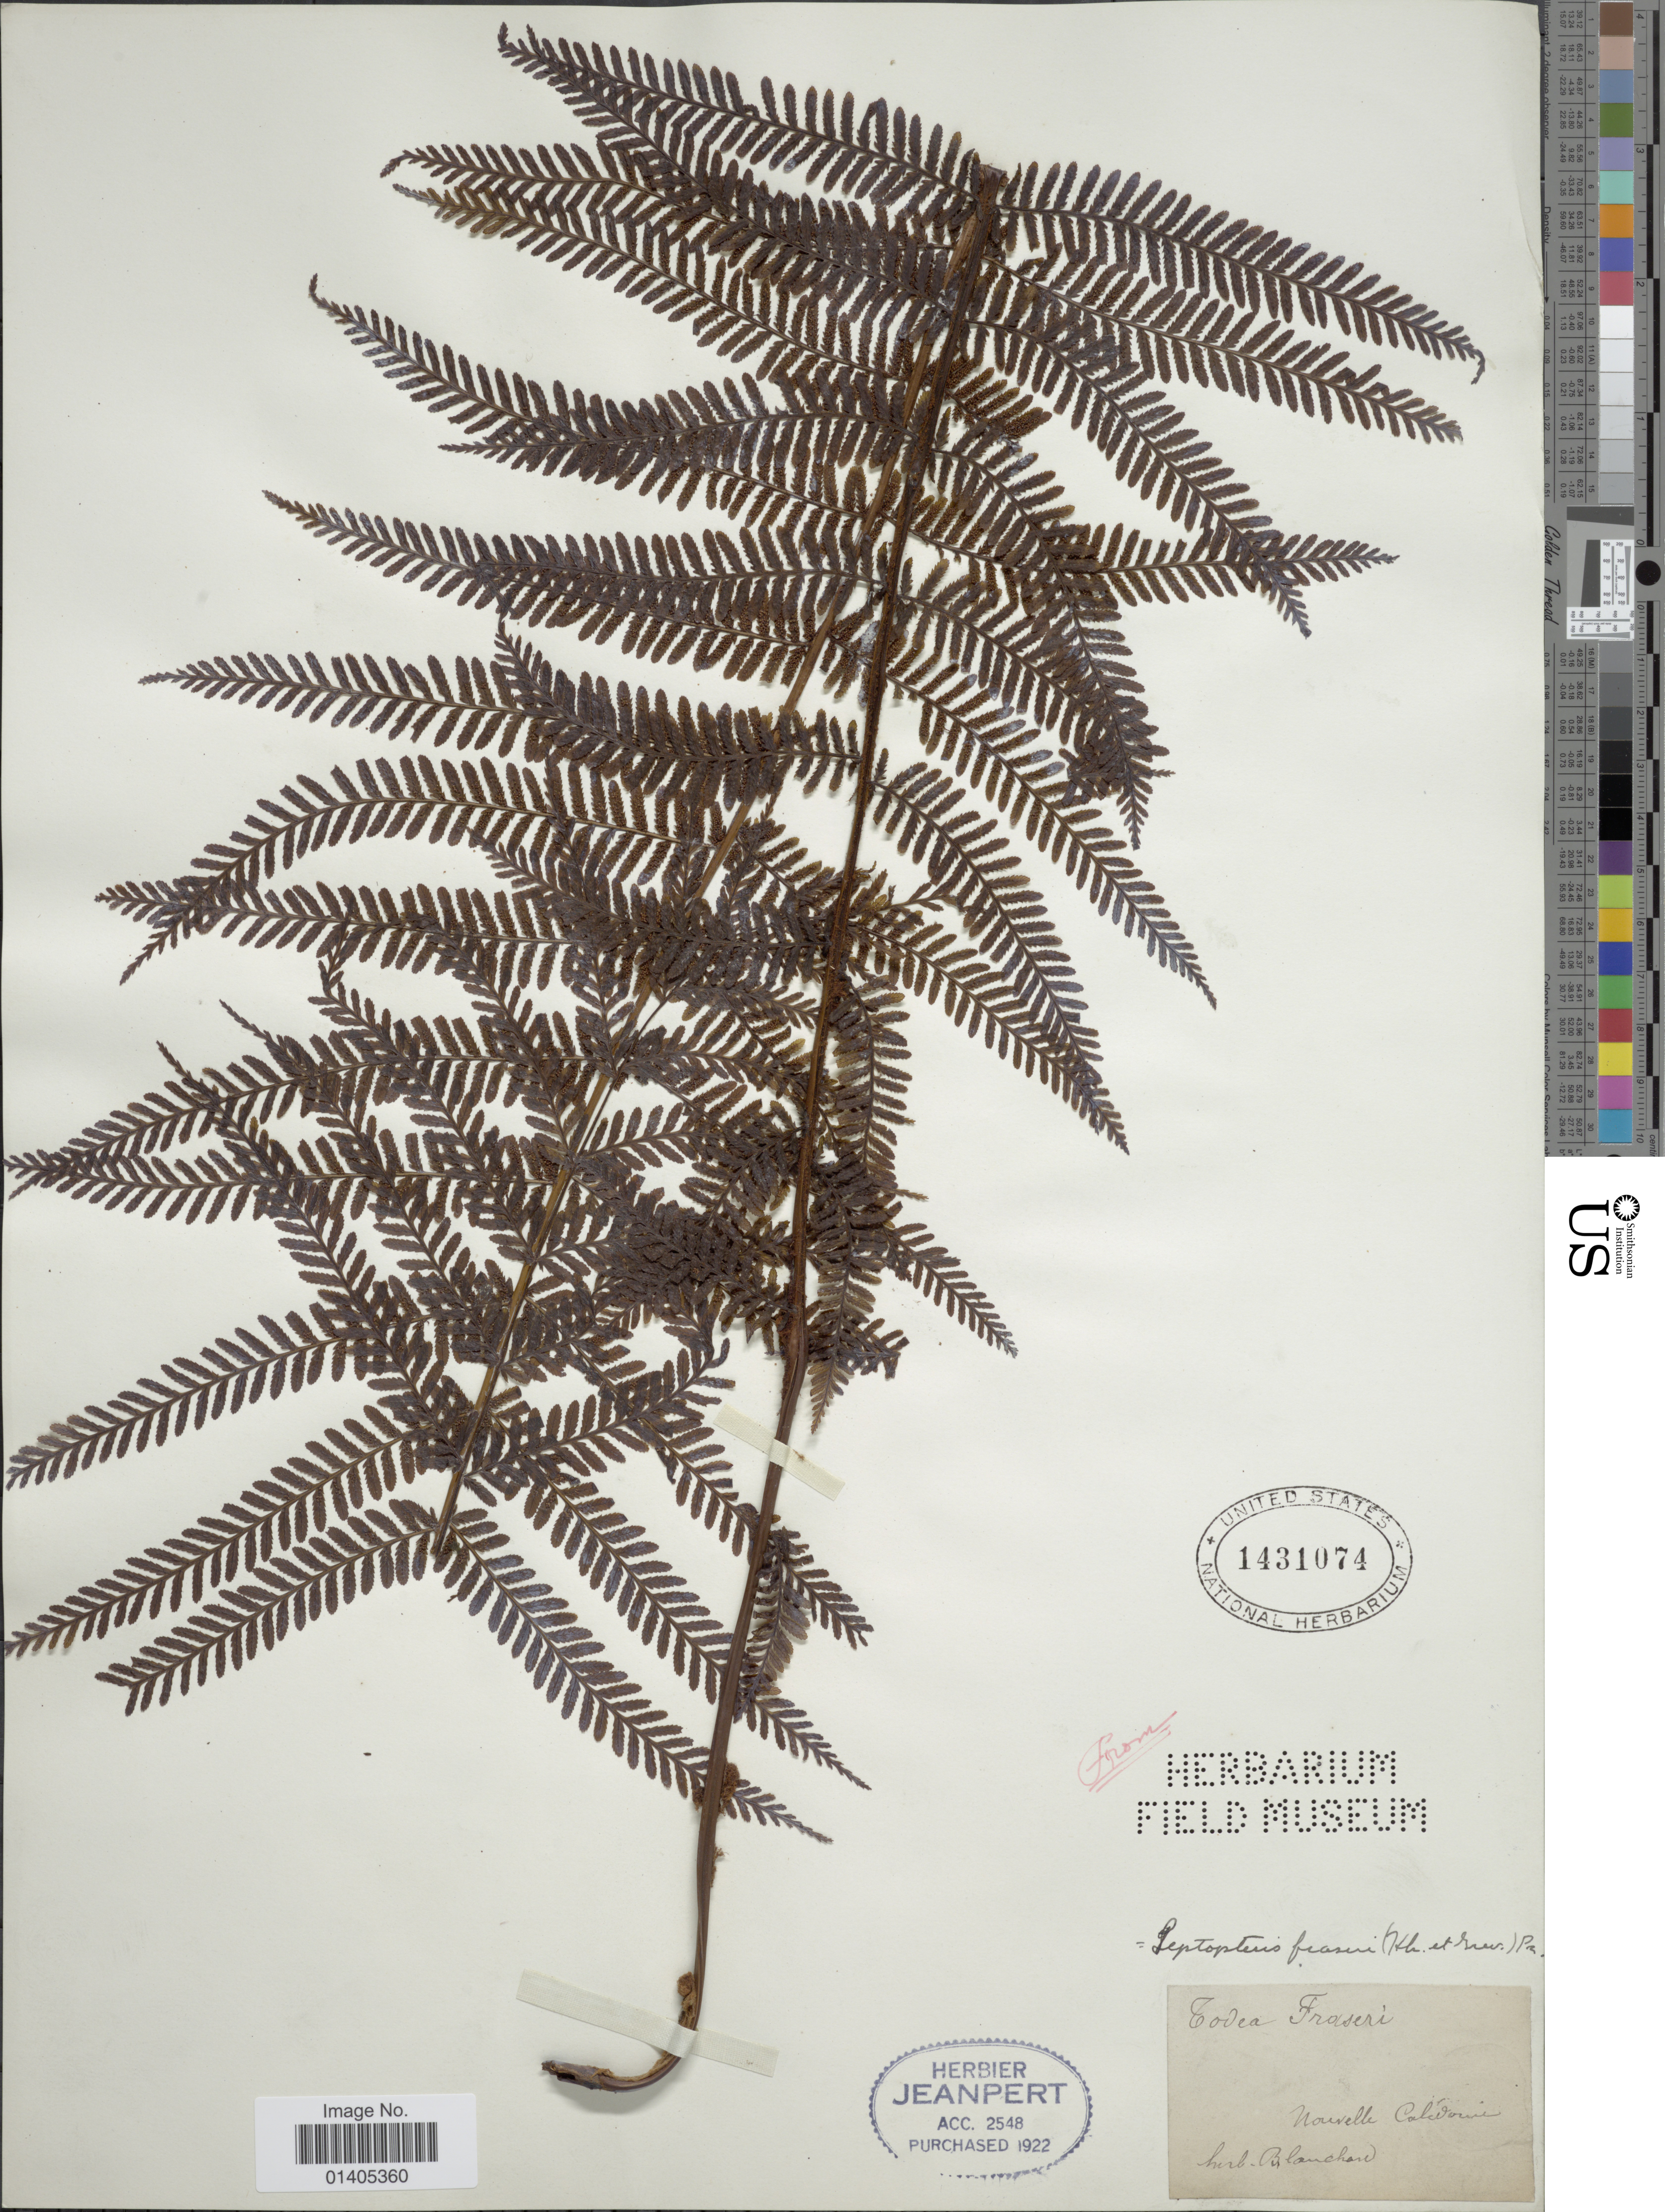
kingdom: Plantae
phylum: Tracheophyta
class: Polypodiopsida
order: Osmundales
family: Osmundaceae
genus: Leptopteris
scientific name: Leptopteris wilkesiana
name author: (Brack.) Christ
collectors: Blanchard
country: New Caledonia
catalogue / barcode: US 1431074